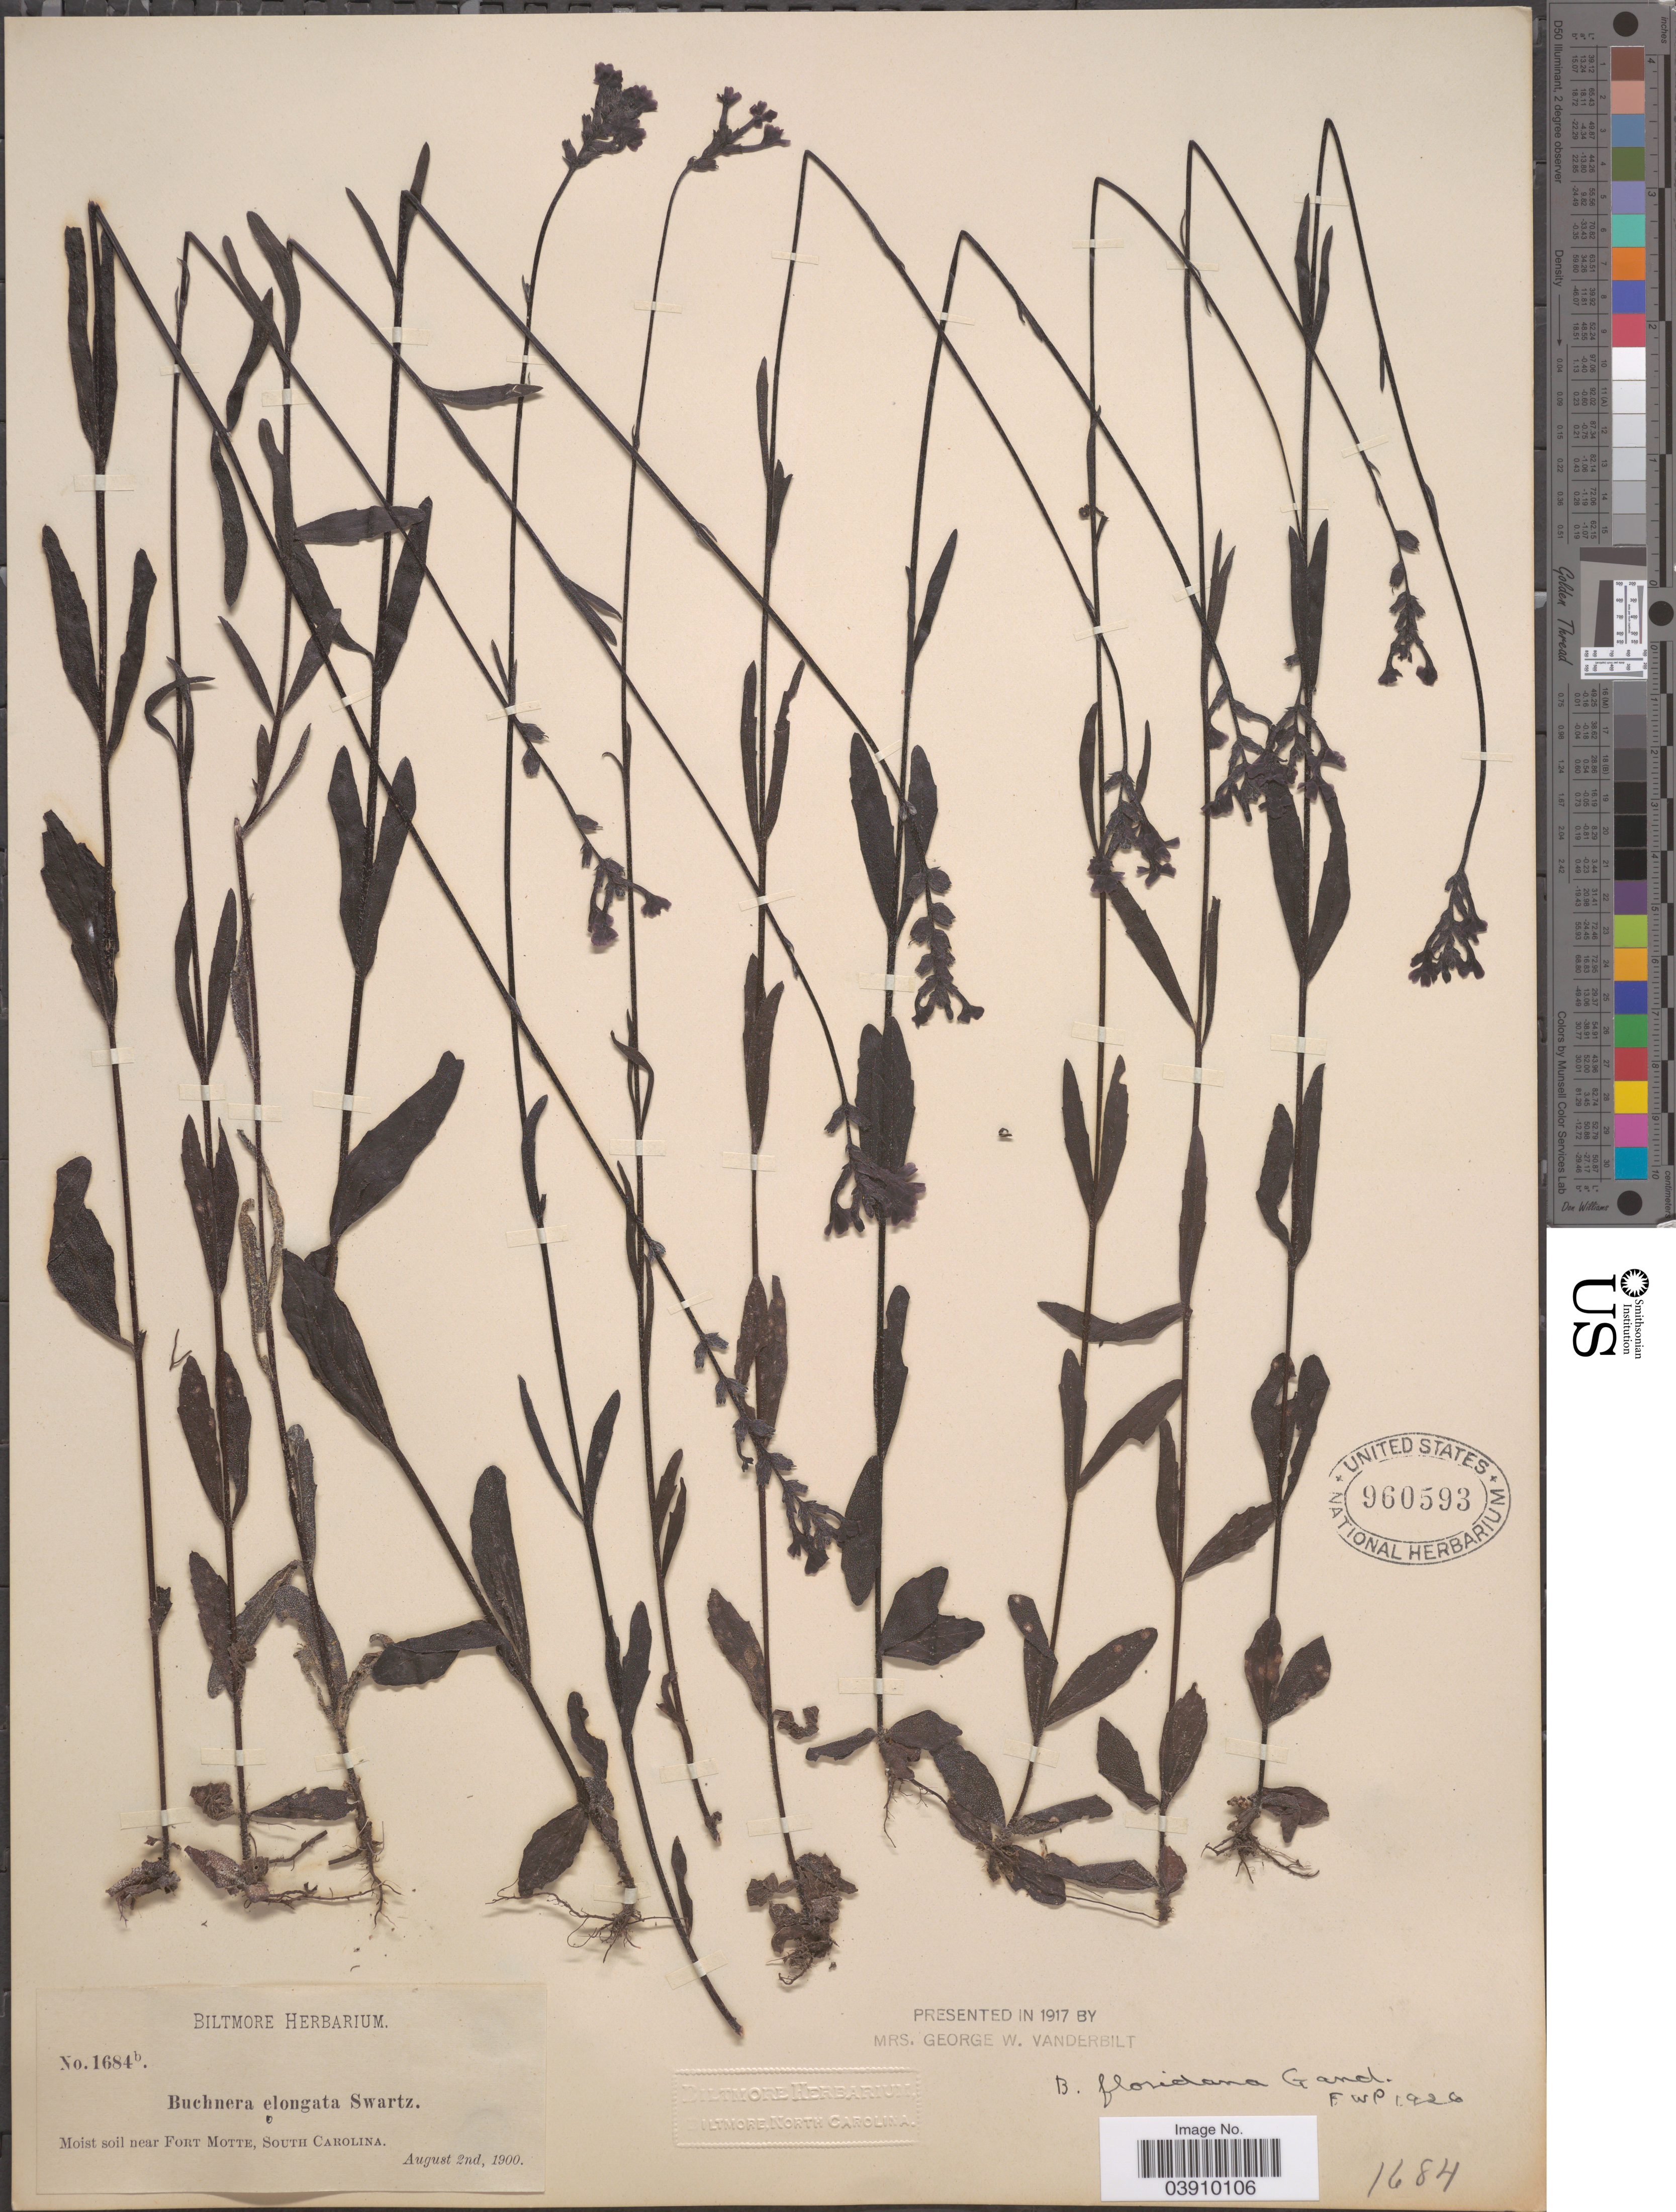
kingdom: Plantae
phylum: Tracheophyta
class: Magnoliopsida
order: Lamiales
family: Orobanchaceae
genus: Buchnera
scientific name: Buchnera floridana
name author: Gand.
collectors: ex herb. Biltmore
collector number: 1684b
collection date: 1900-08-02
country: United States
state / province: South Carolina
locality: Moist soil near Fort Motte.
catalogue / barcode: US 960593